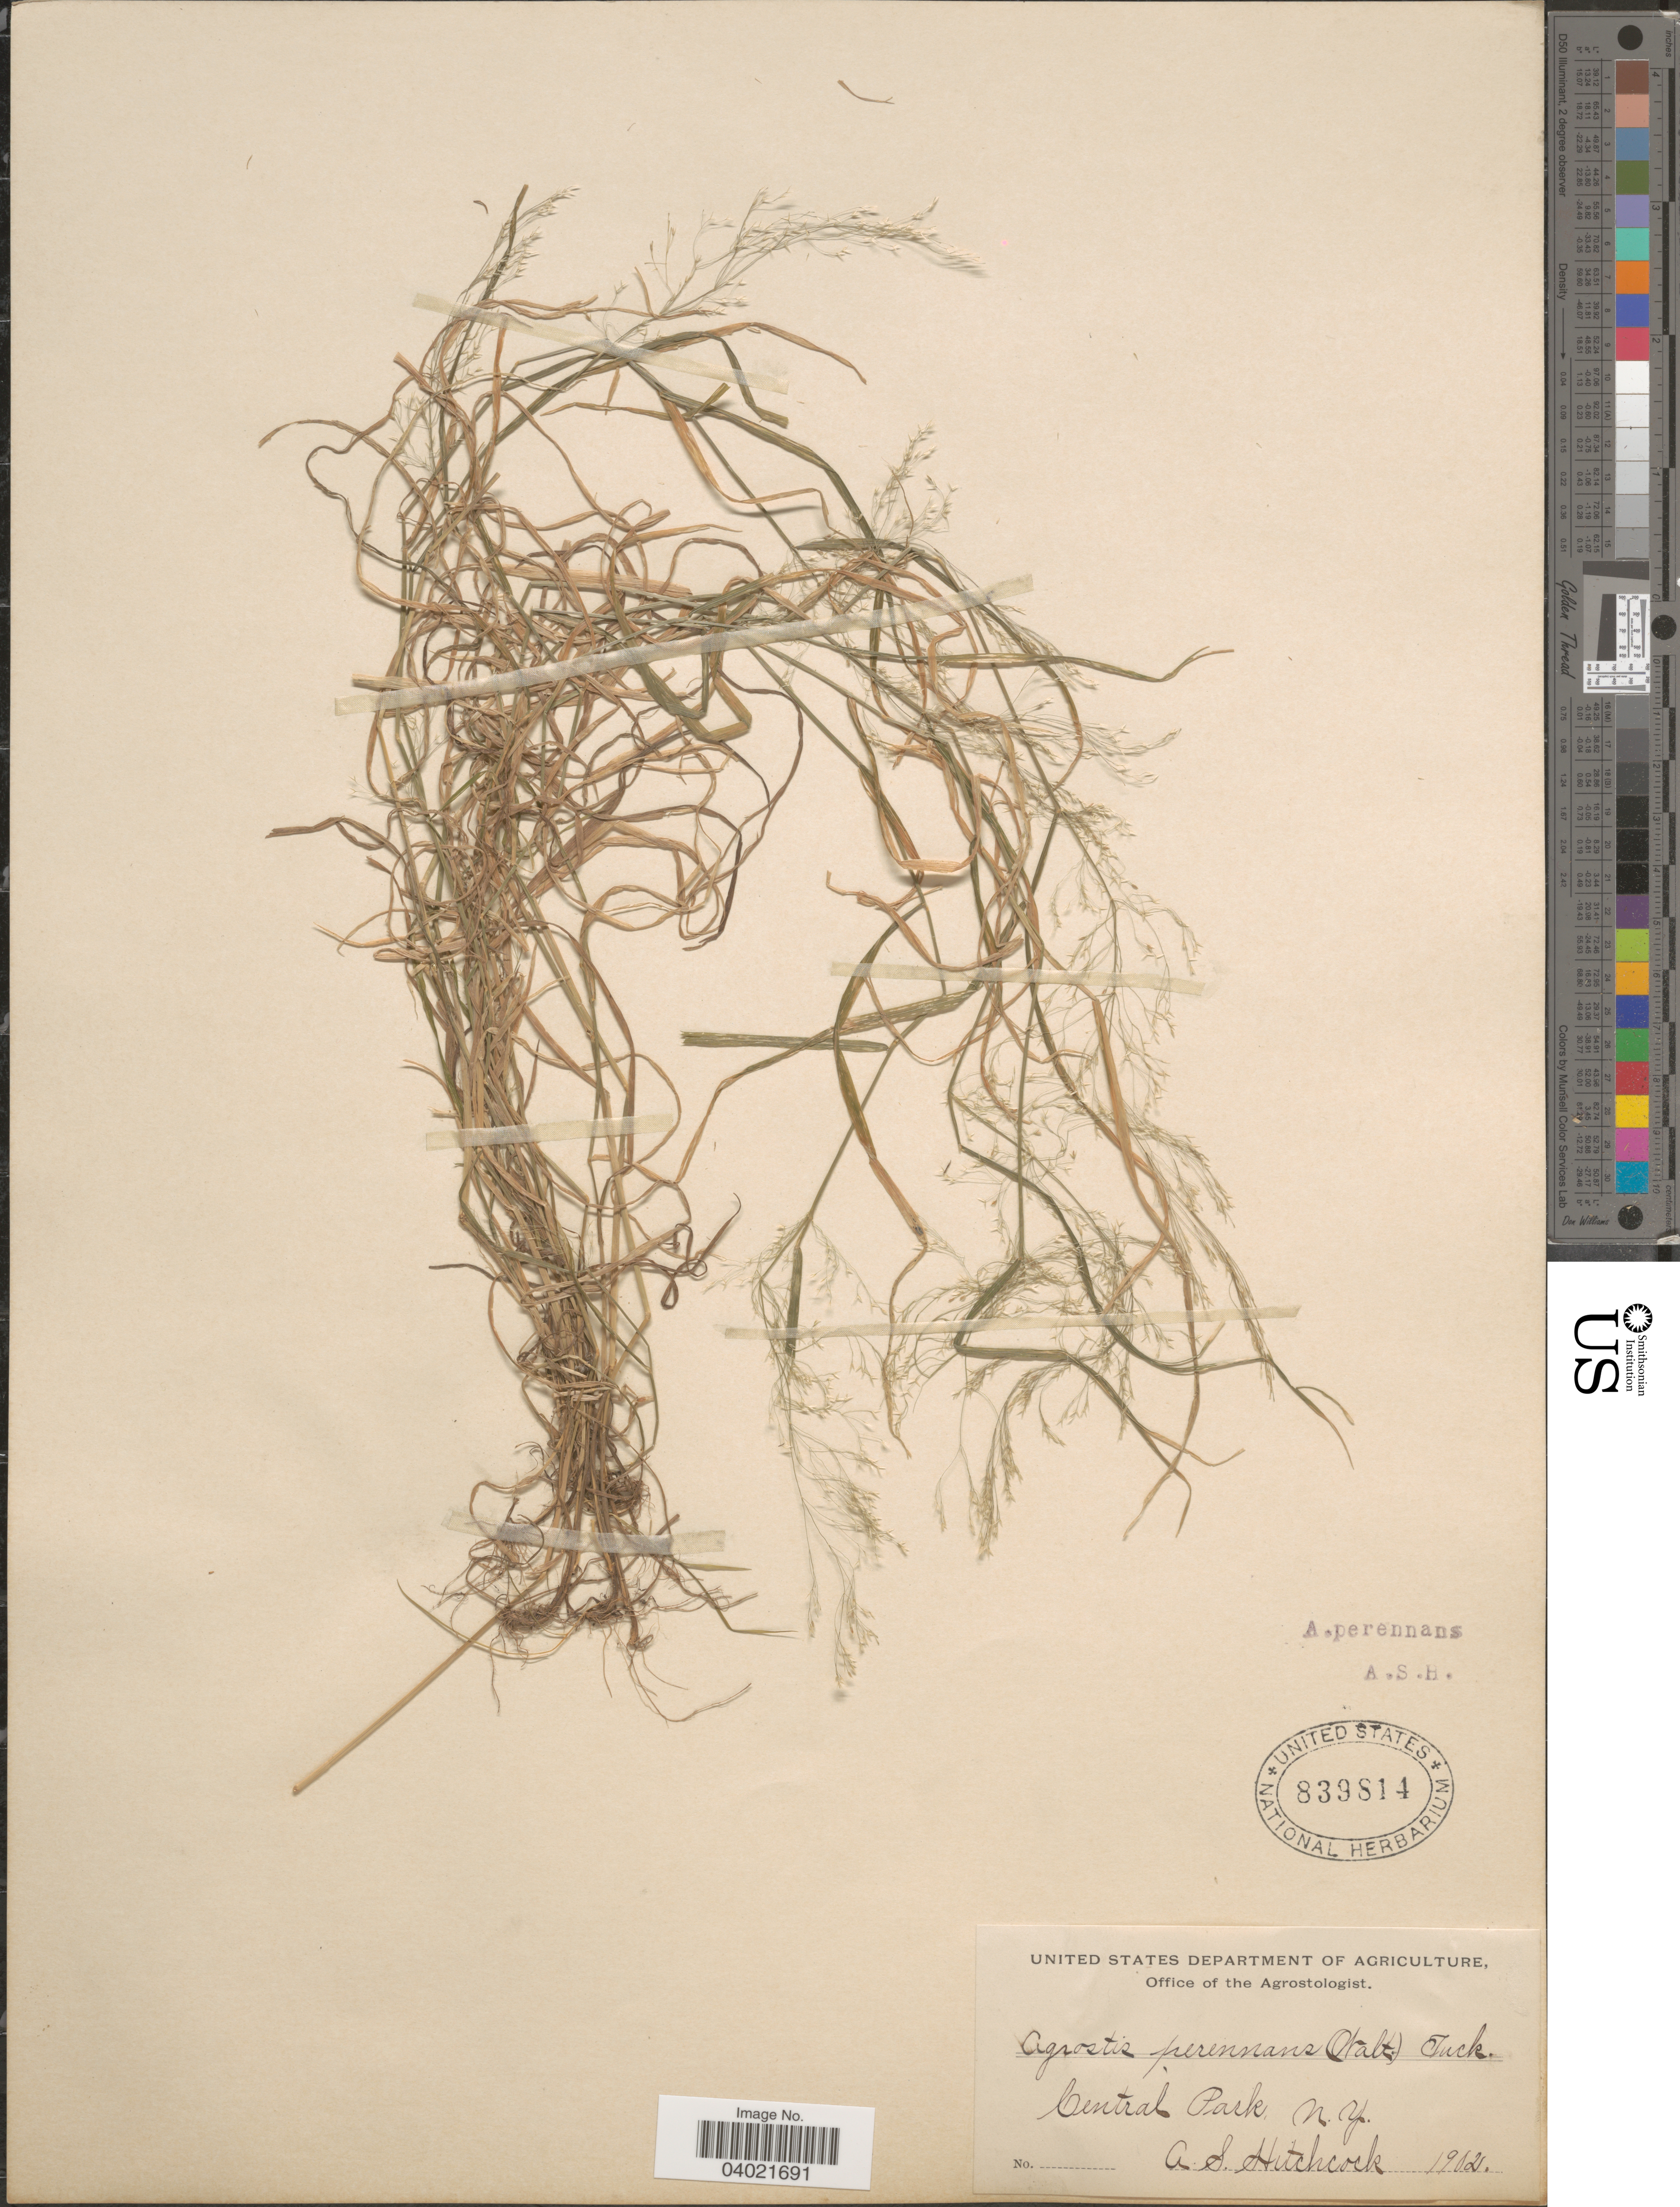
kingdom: Plantae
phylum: Tracheophyta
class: Liliopsida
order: Poales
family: Poaceae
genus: Agrostis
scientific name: Agrostis perennans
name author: (Walter) Tuck.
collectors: A. S. Hitchcock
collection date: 1902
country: United States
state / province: New York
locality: Central Park.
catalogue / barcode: US 839814